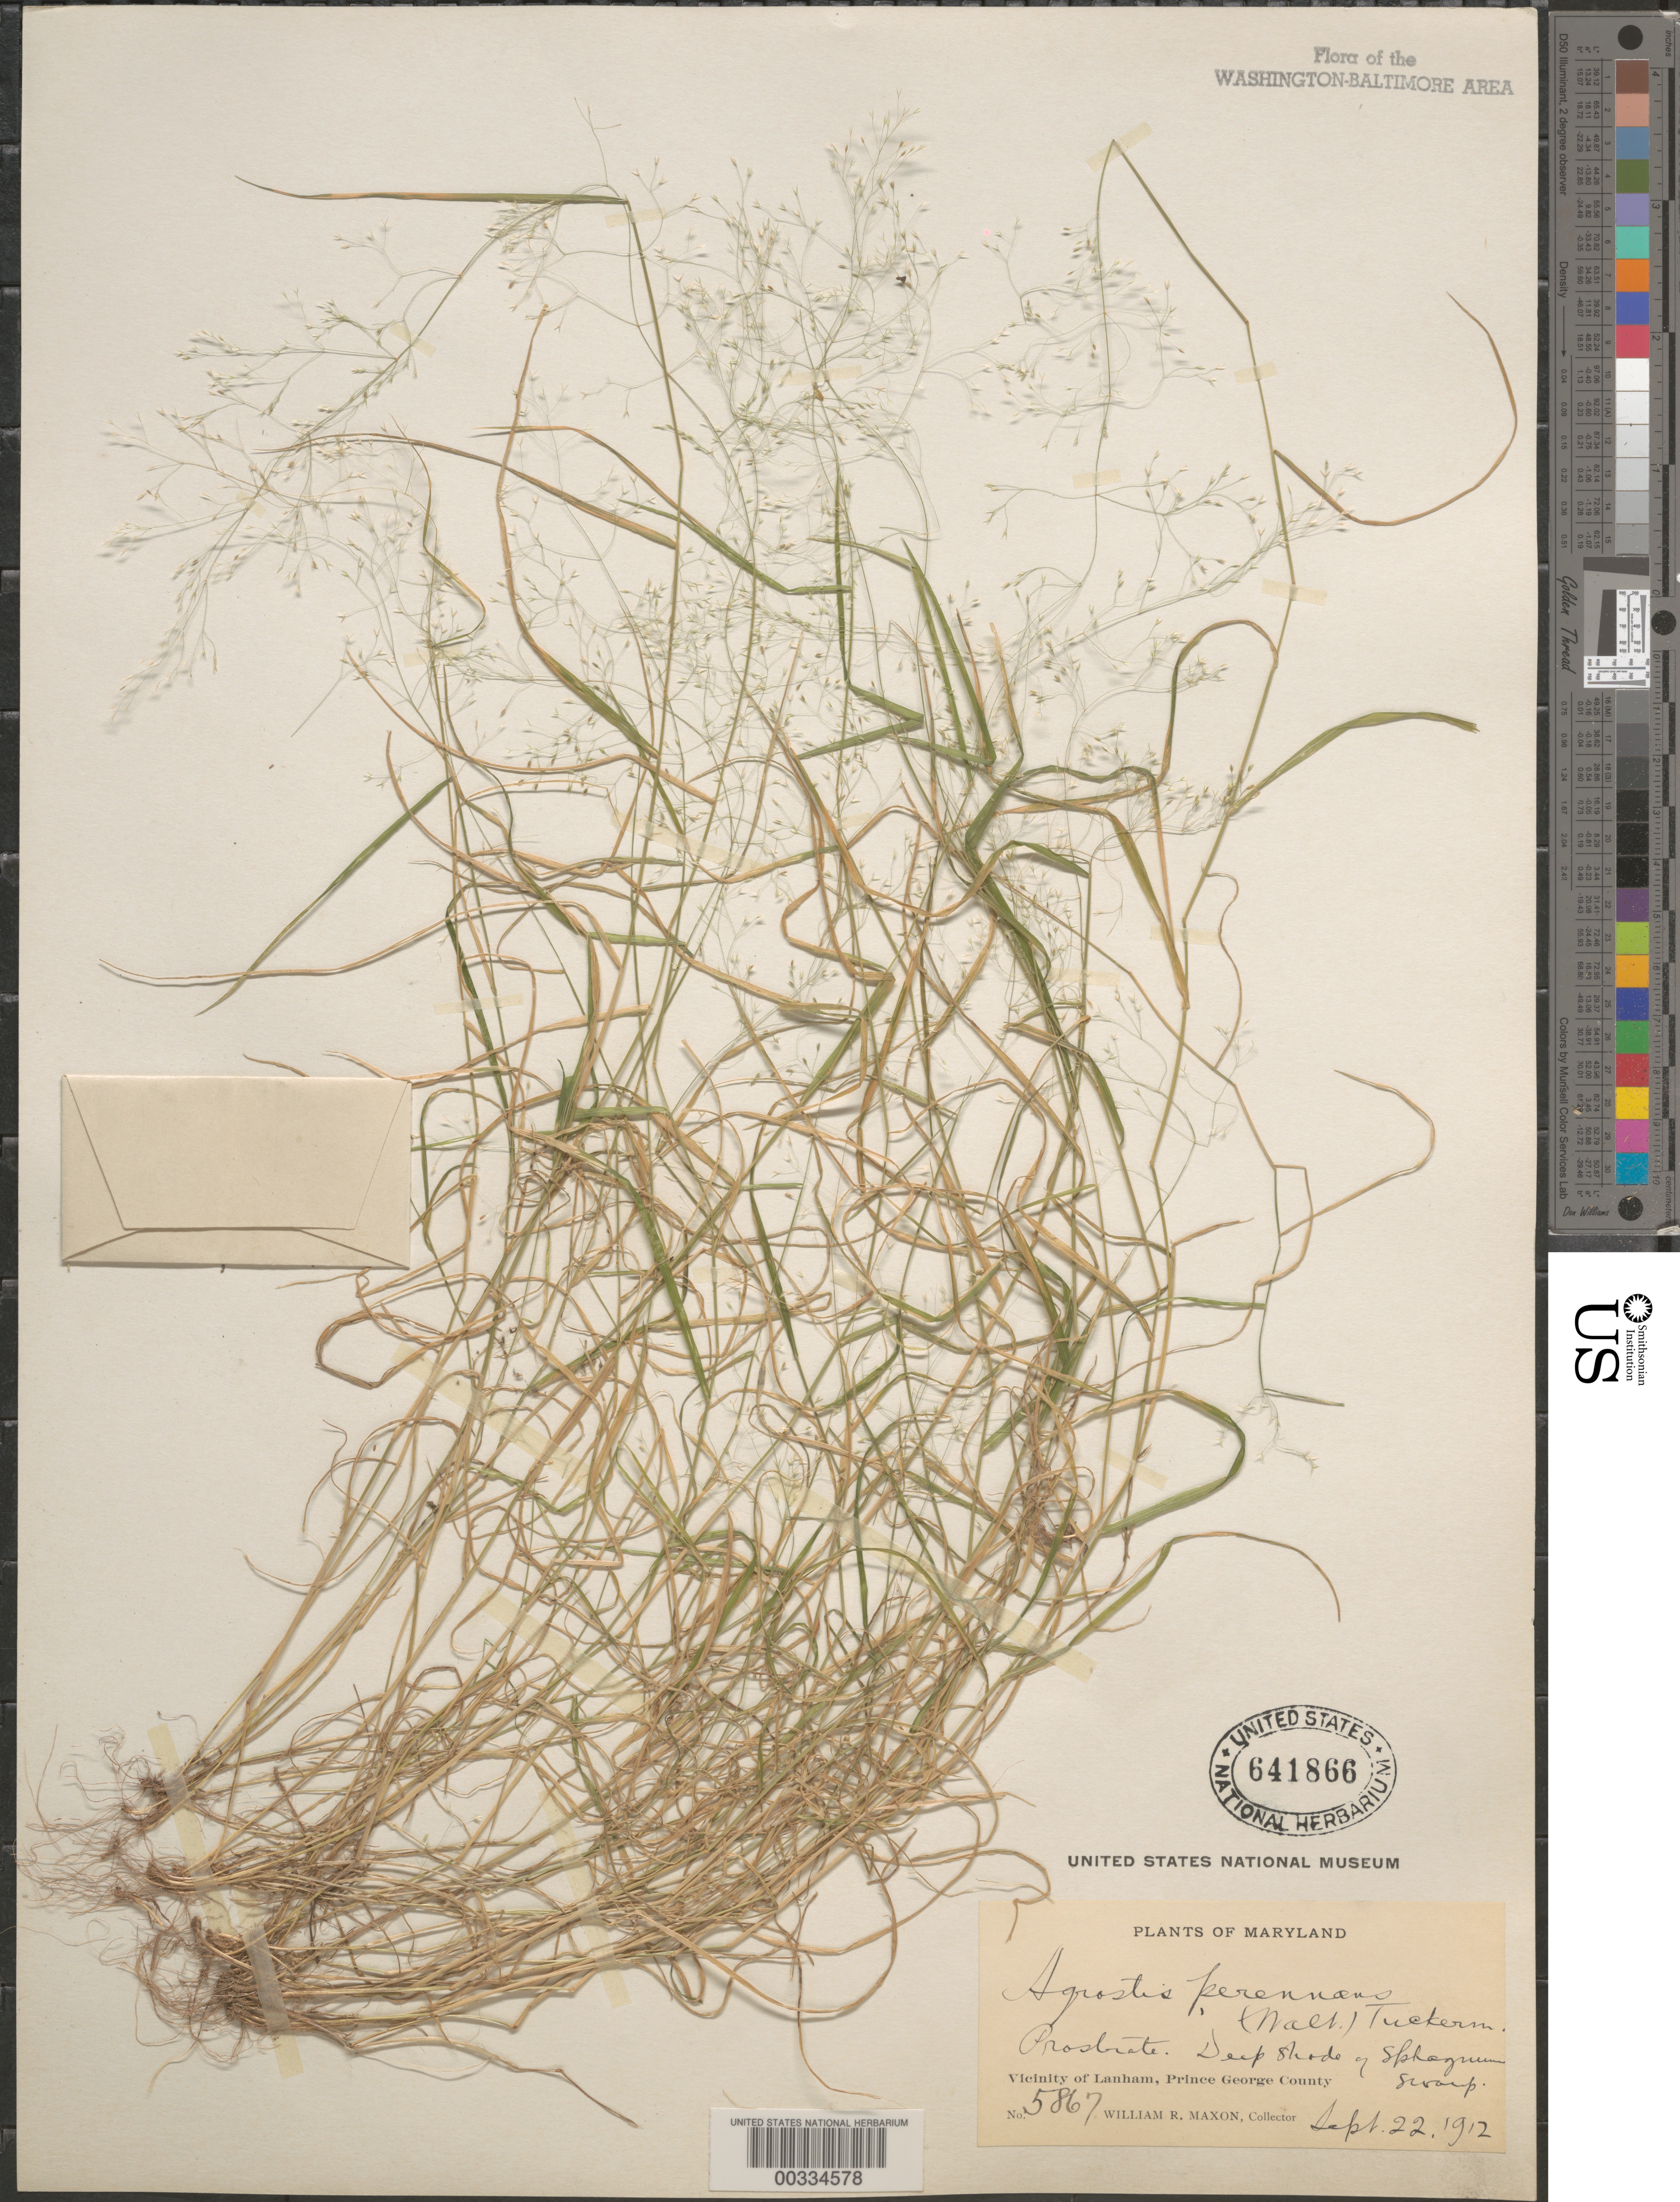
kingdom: Plantae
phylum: Tracheophyta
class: Liliopsida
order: Poales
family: Poaceae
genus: Agrostis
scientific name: Agrostis perennans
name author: (Walter) Tuck.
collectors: W. R. Maxon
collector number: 5867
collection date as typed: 22 Sep 1912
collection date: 1912-09-22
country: United States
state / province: Maryland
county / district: Prince George's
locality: Lanham vicinity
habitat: Deep shade of sphagnum swamp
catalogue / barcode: US 641866